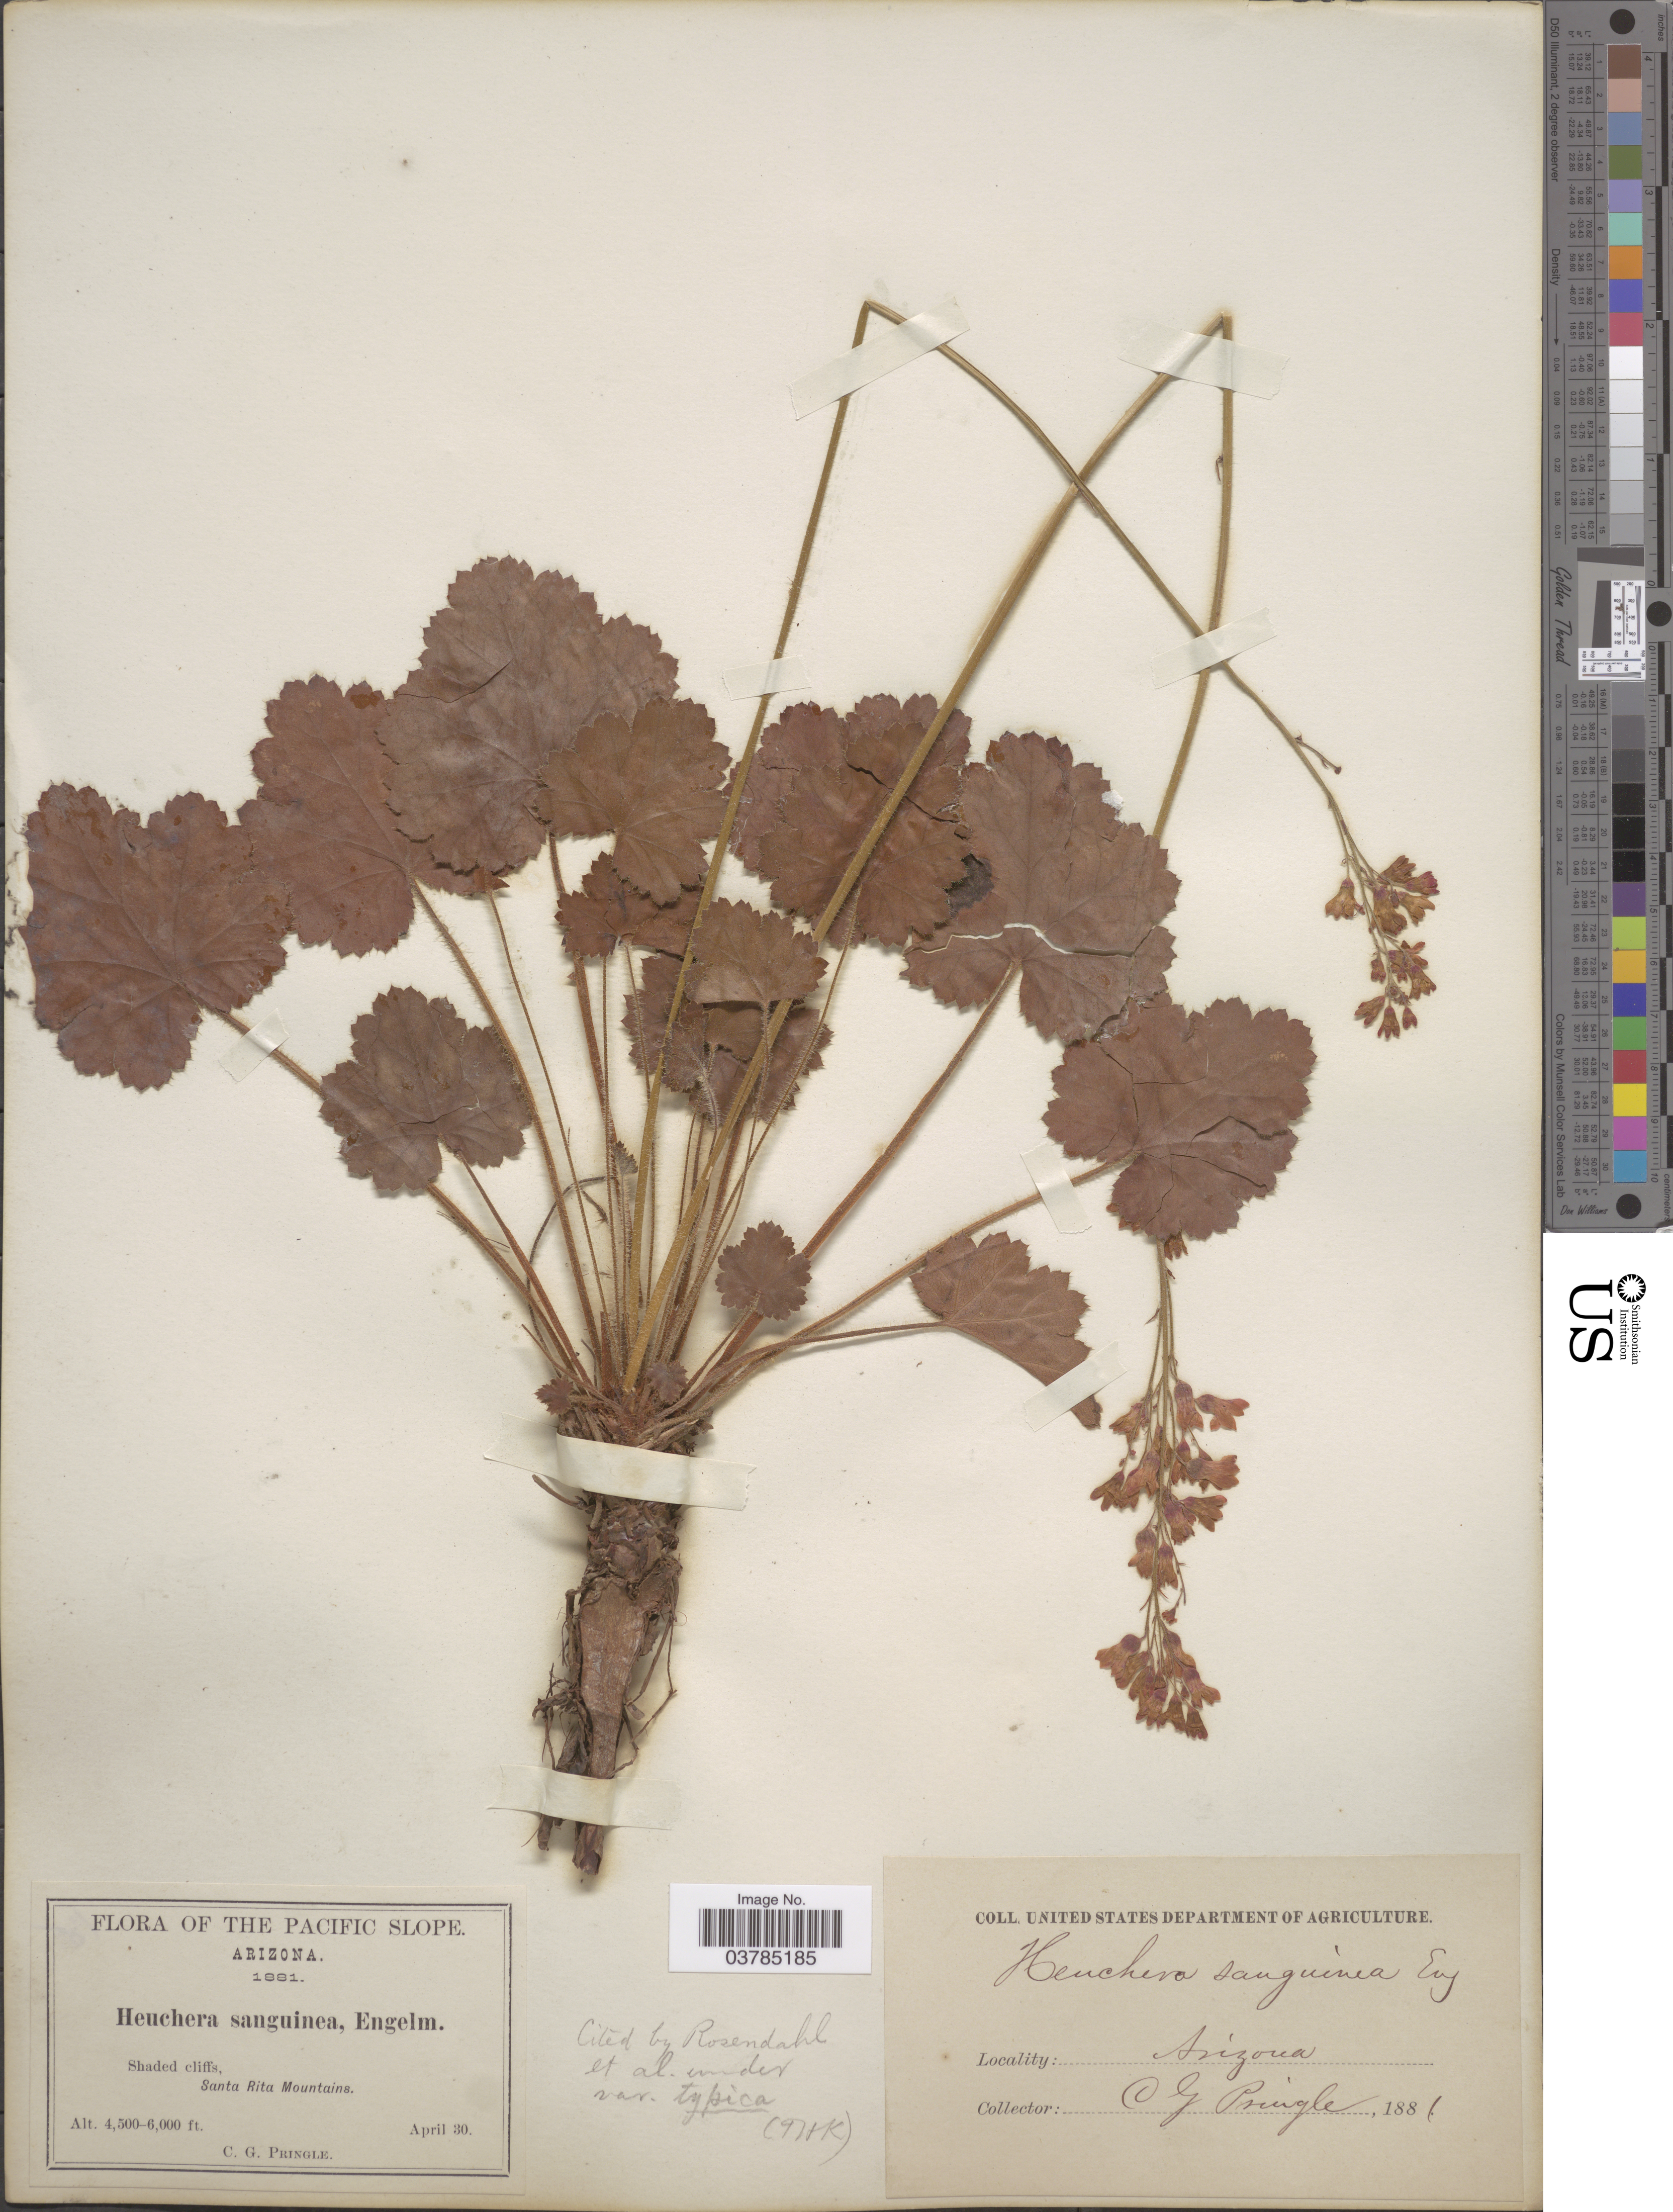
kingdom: Plantae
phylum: Tracheophyta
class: Magnoliopsida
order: Saxifragales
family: Saxifragaceae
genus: Heuchera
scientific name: Heuchera sanguinea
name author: Engelm.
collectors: C. G. Pringle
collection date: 1881-04-30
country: United States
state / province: Arizona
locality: Pacific Slope. Santa Rita Mountains.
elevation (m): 1372